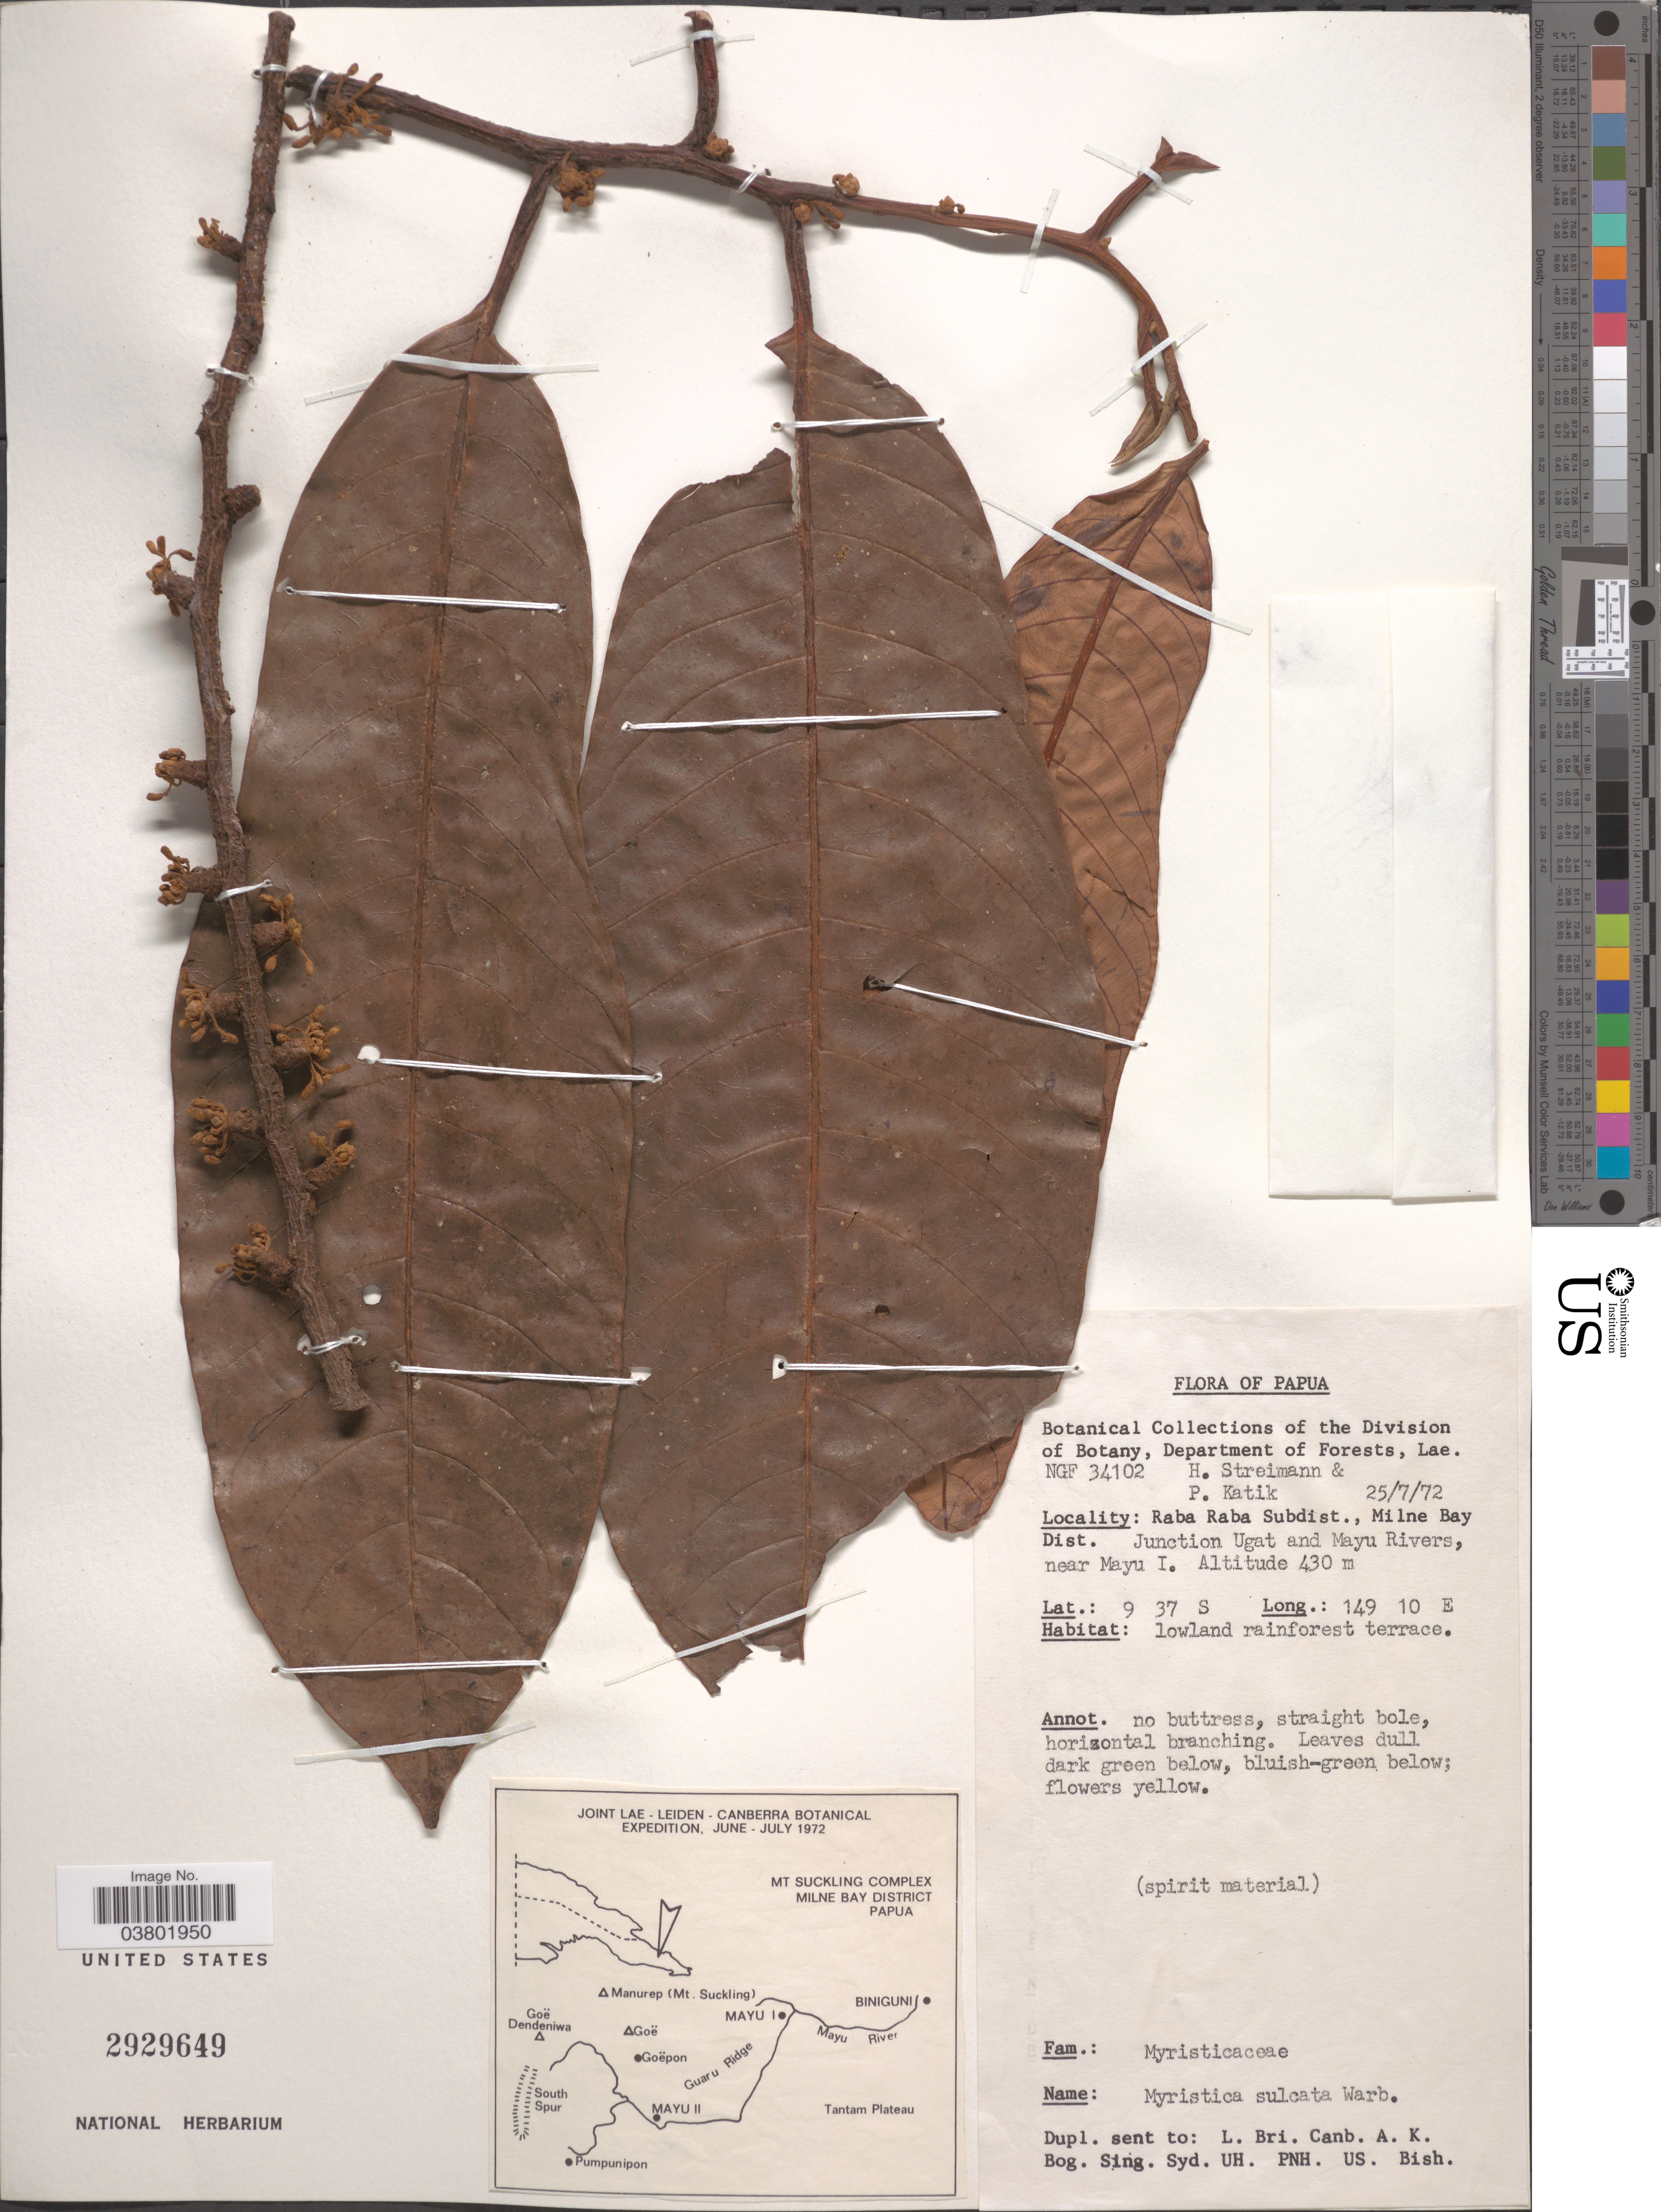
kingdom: Plantae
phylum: Tracheophyta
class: Magnoliopsida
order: Magnoliales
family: Myristicaceae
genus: Myristica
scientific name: Myristica sulcata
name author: Warb.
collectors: H. Streimann & P. Katik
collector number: NGF 34102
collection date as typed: Transcribed d/m/y: 25/7/72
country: Papua New Guinea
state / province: Milne Bay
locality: Papua. Raba Raba Subdist., Milne Bay Dist. Junction Ugat and Mayu Rivers, near Mayu I.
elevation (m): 430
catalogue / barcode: US 2929649